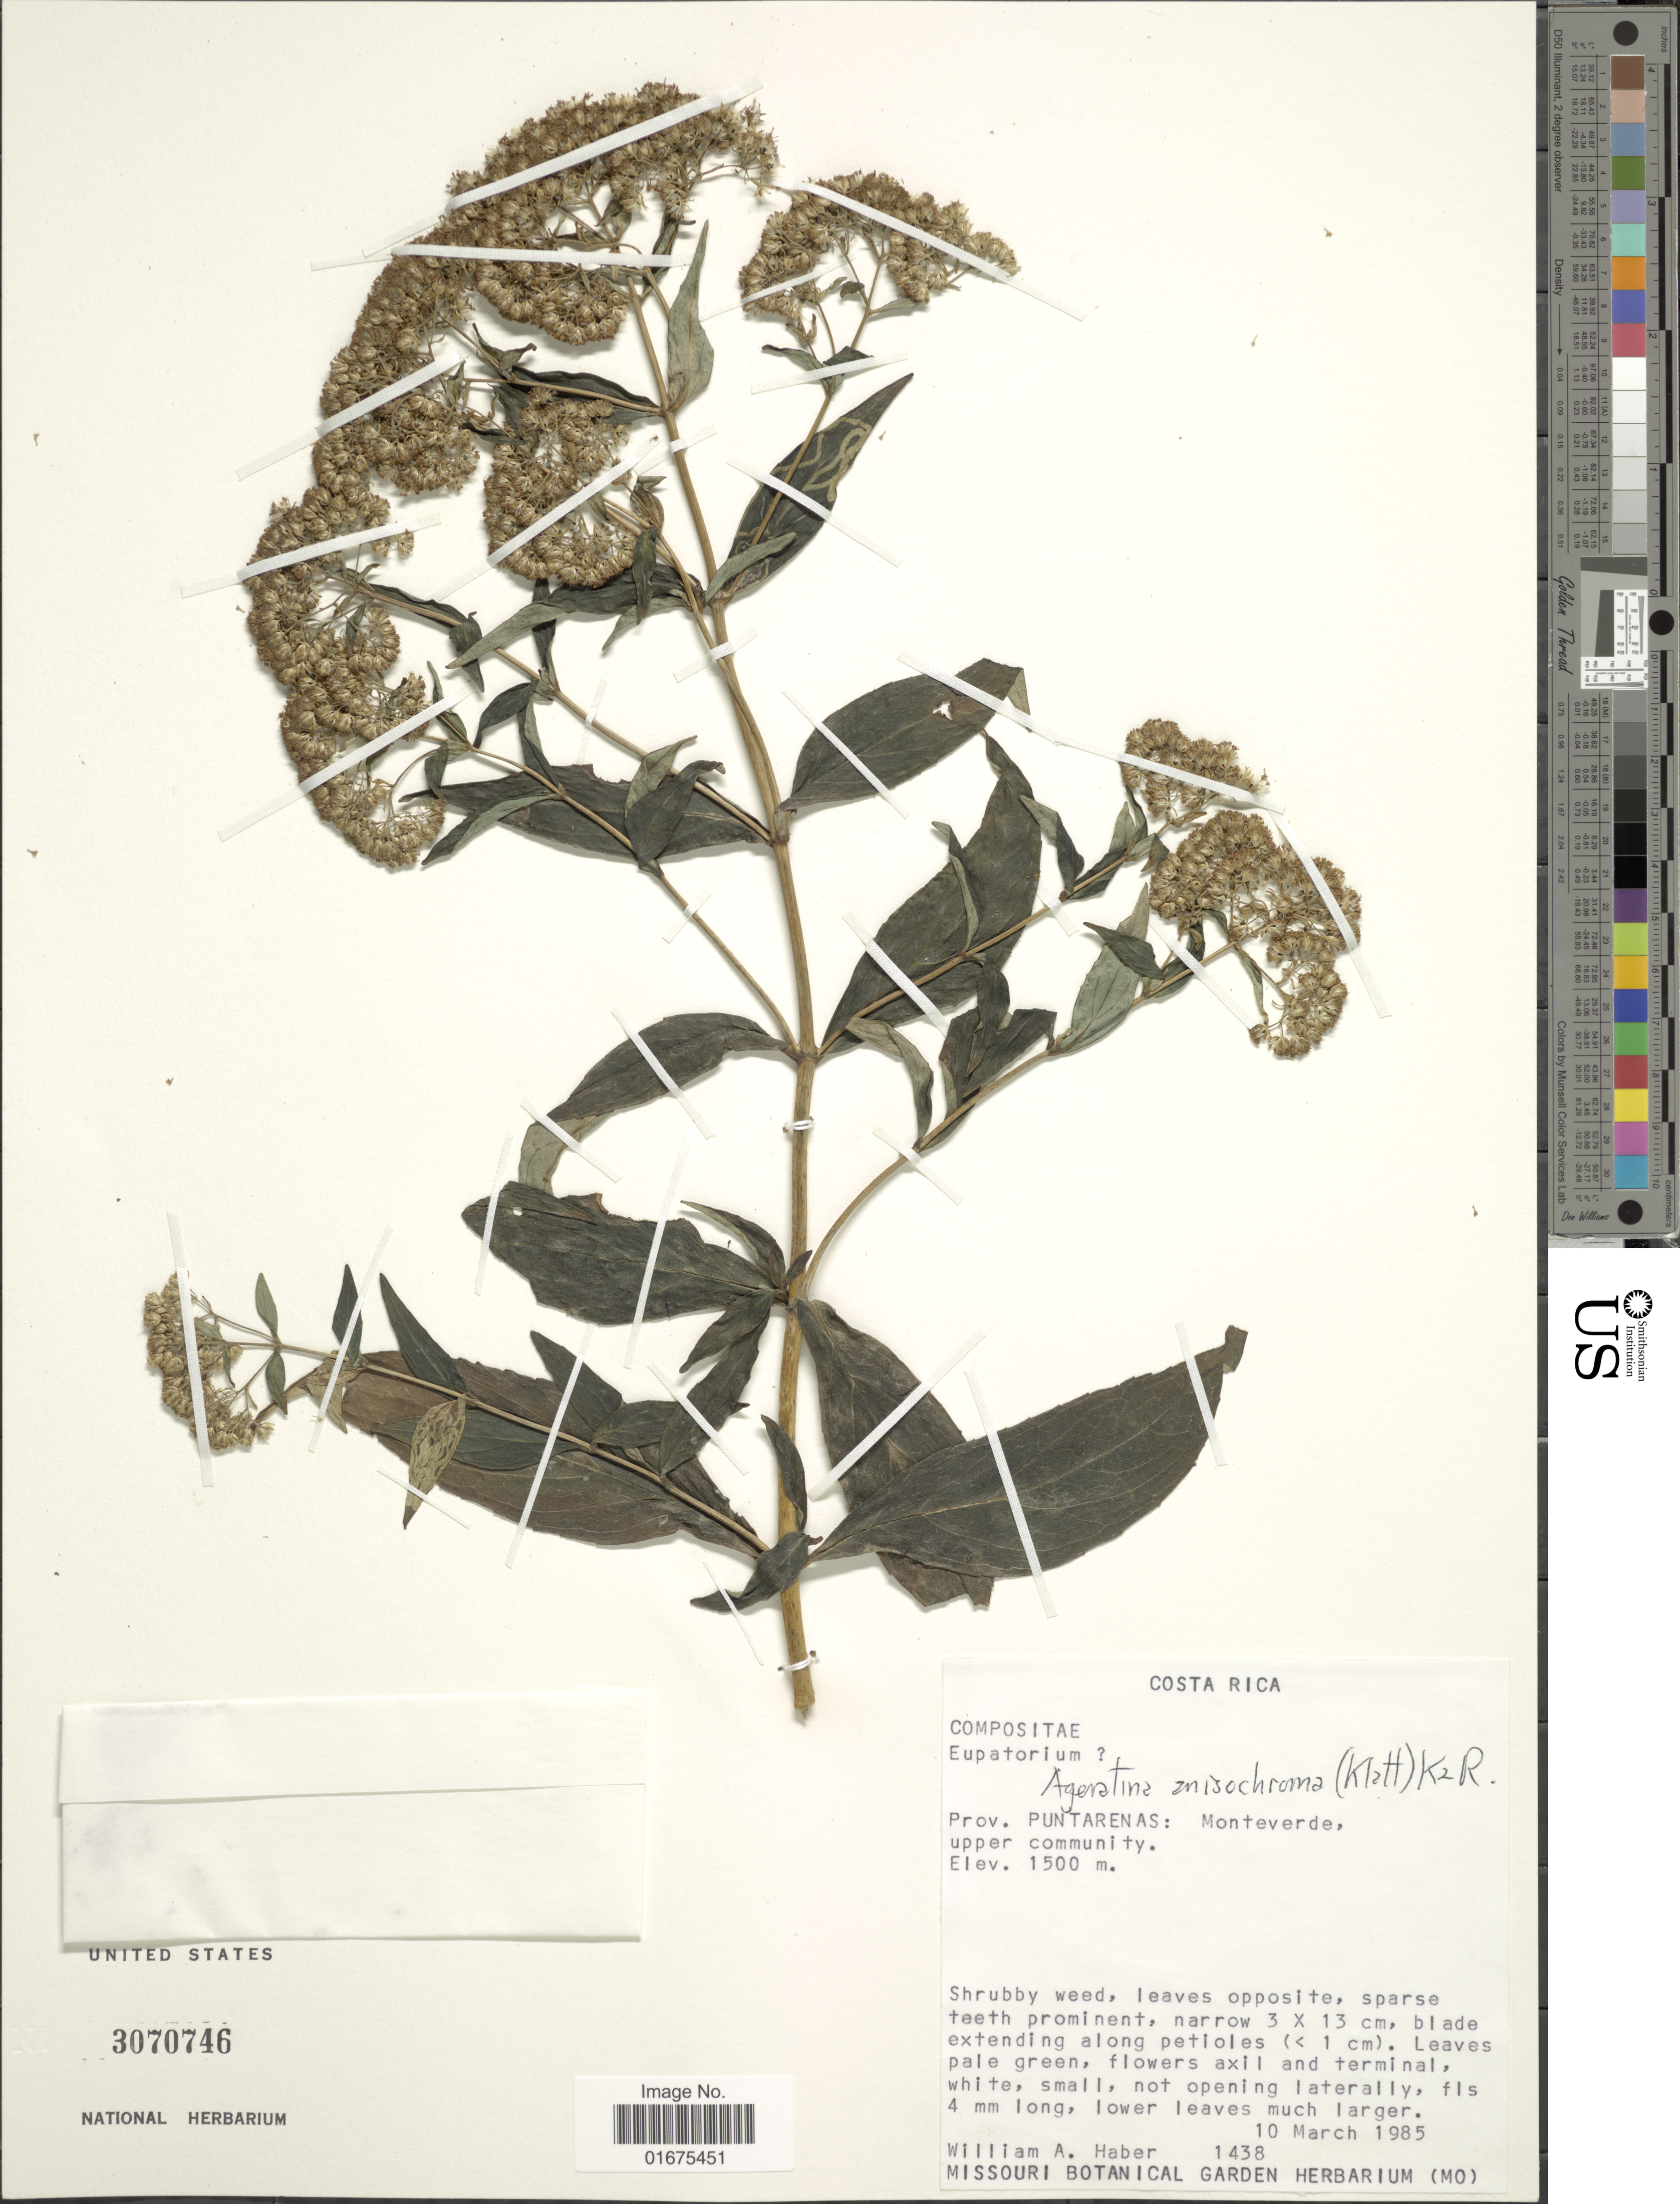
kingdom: Plantae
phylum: Tracheophyta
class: Magnoliopsida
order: Asterales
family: Asteraceae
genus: Ageratina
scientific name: Ageratina anisochroma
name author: (Klatt) R.M. King & H. Rob.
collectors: W. A. Haber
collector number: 1438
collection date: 1985-03-10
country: Costa Rica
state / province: Puntarenas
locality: Monteverde, upper communtiy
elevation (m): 1500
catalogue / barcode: US 3070746